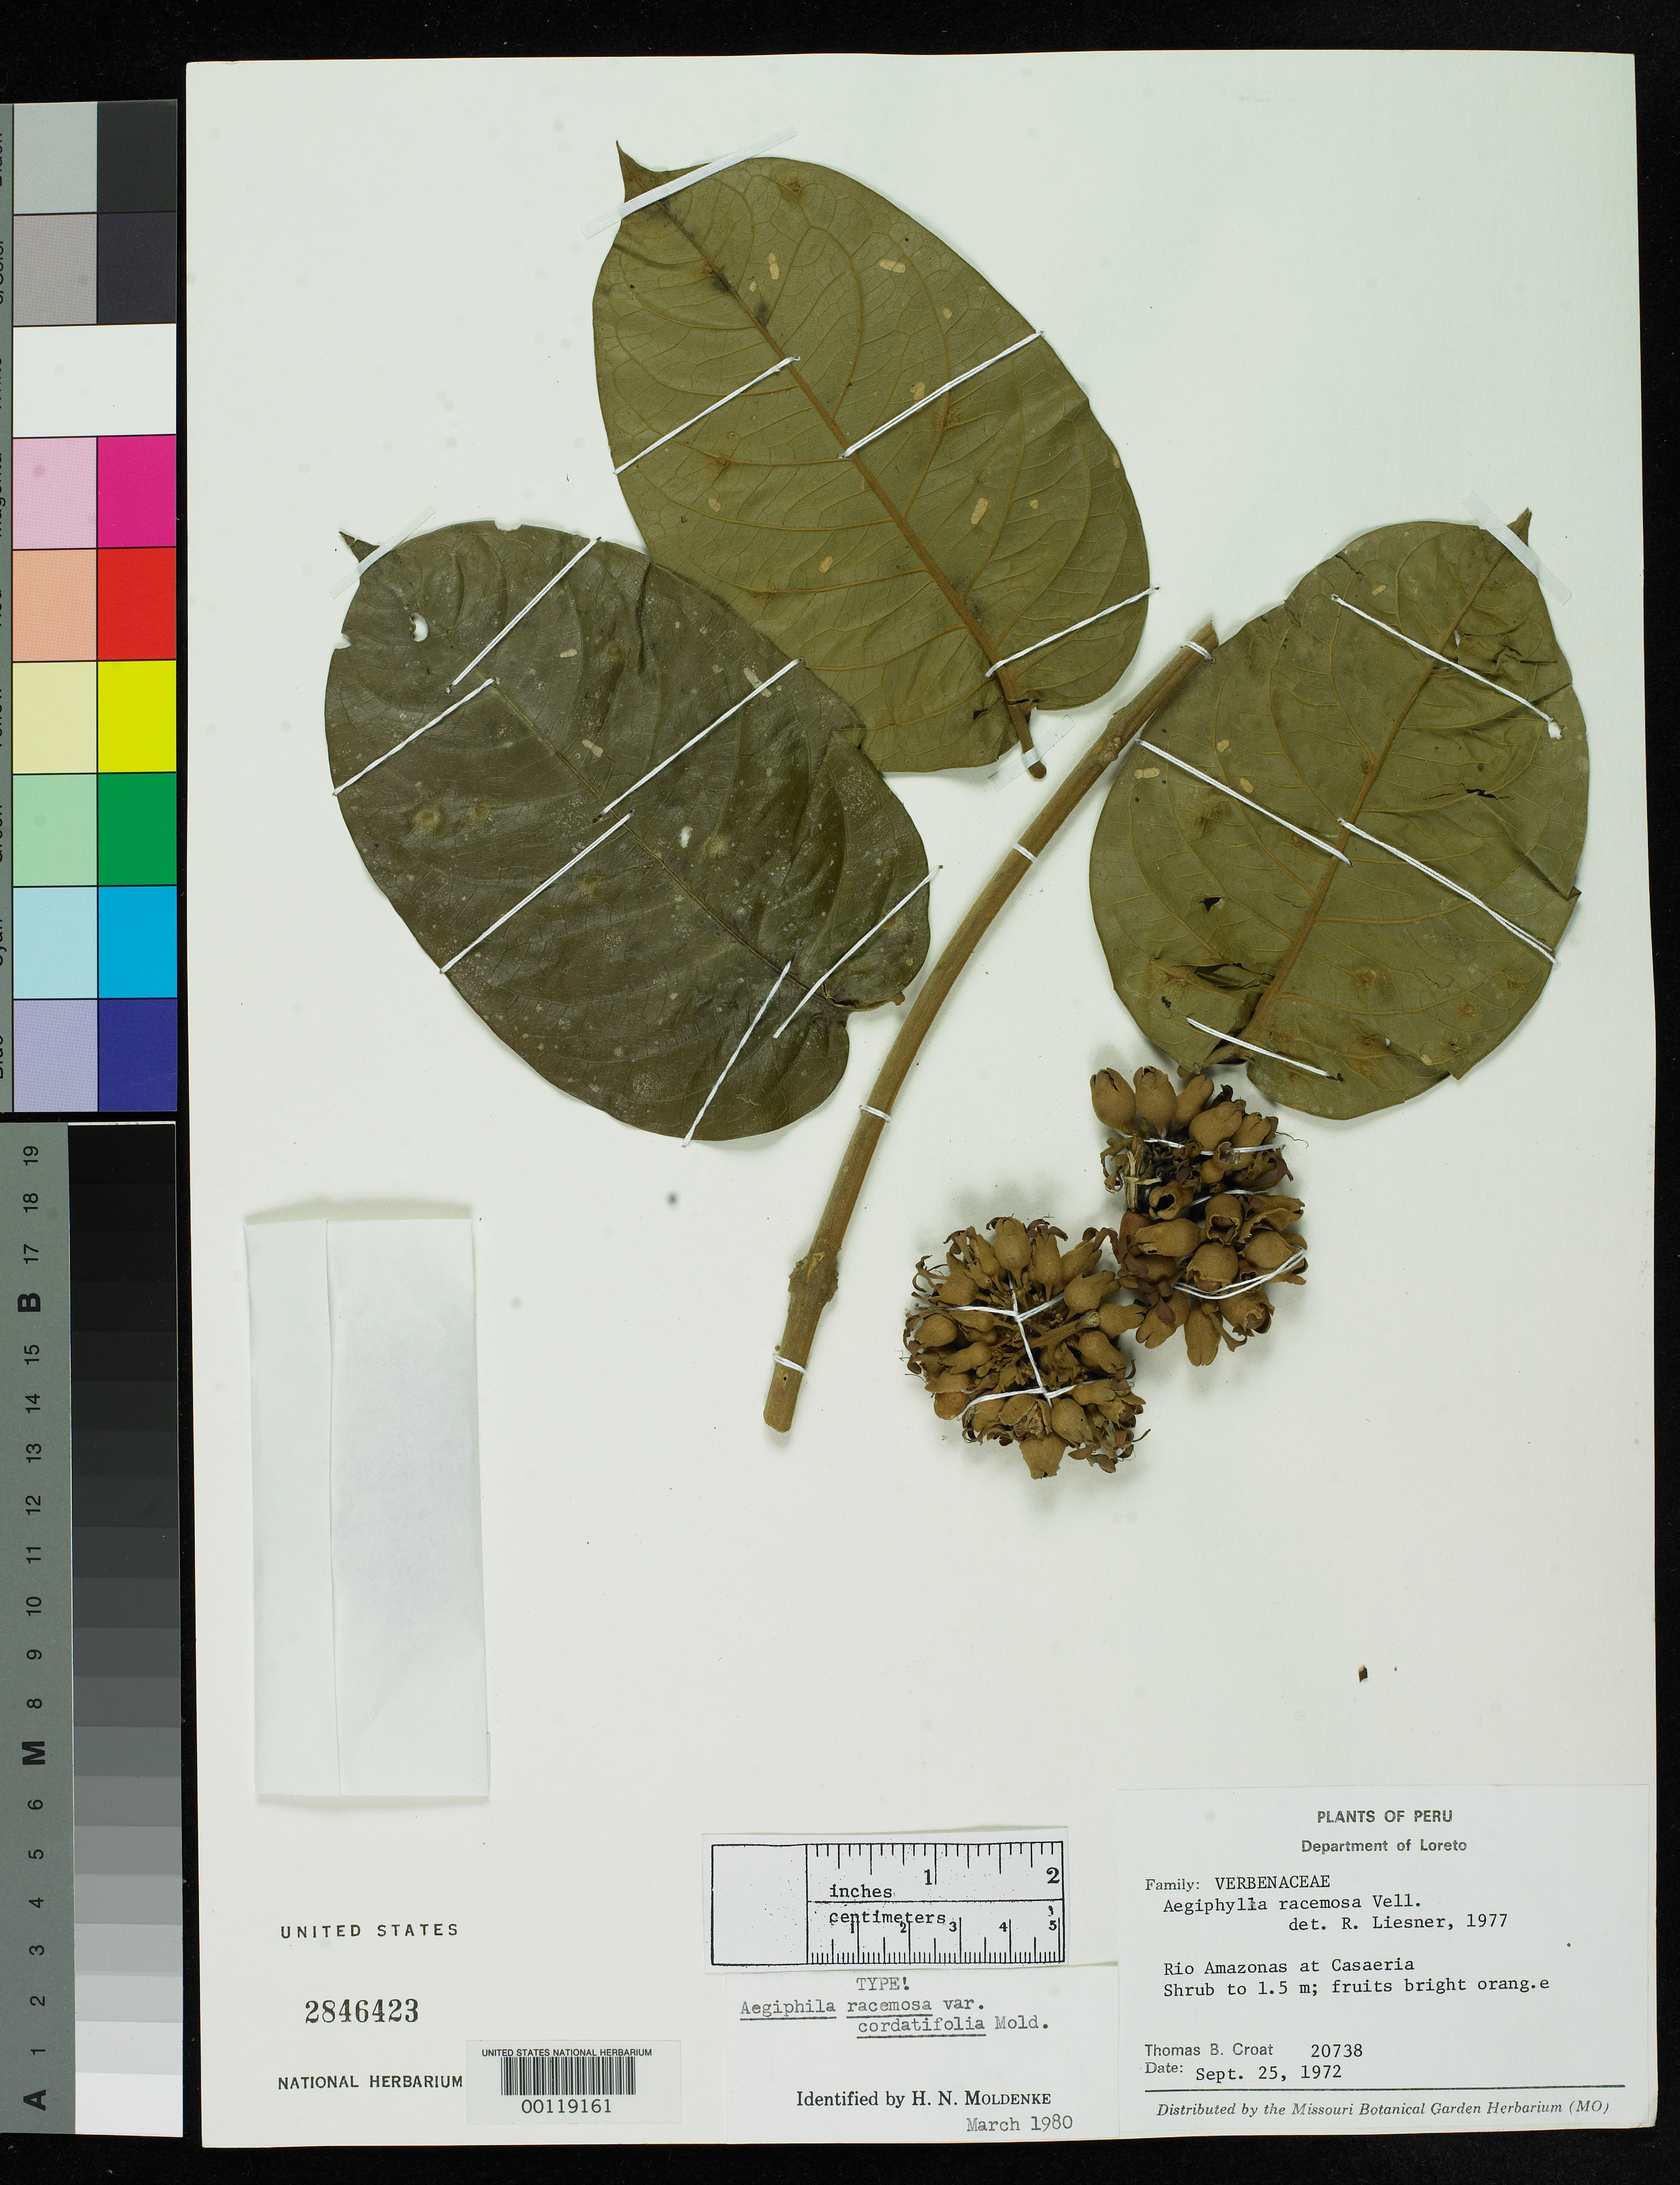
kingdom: Plantae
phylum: Tracheophyta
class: Magnoliopsida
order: Lamiales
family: Lamiaceae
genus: Aegiphila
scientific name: Aegiphila racemosa var. cordatifolia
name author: Moldenke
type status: Holotype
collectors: T. B. Croat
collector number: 20738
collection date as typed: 25 Sep 1972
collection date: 1972-09-25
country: Peru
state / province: Loreto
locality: Rio Amazonas Arcasaeria.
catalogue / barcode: US 2846423